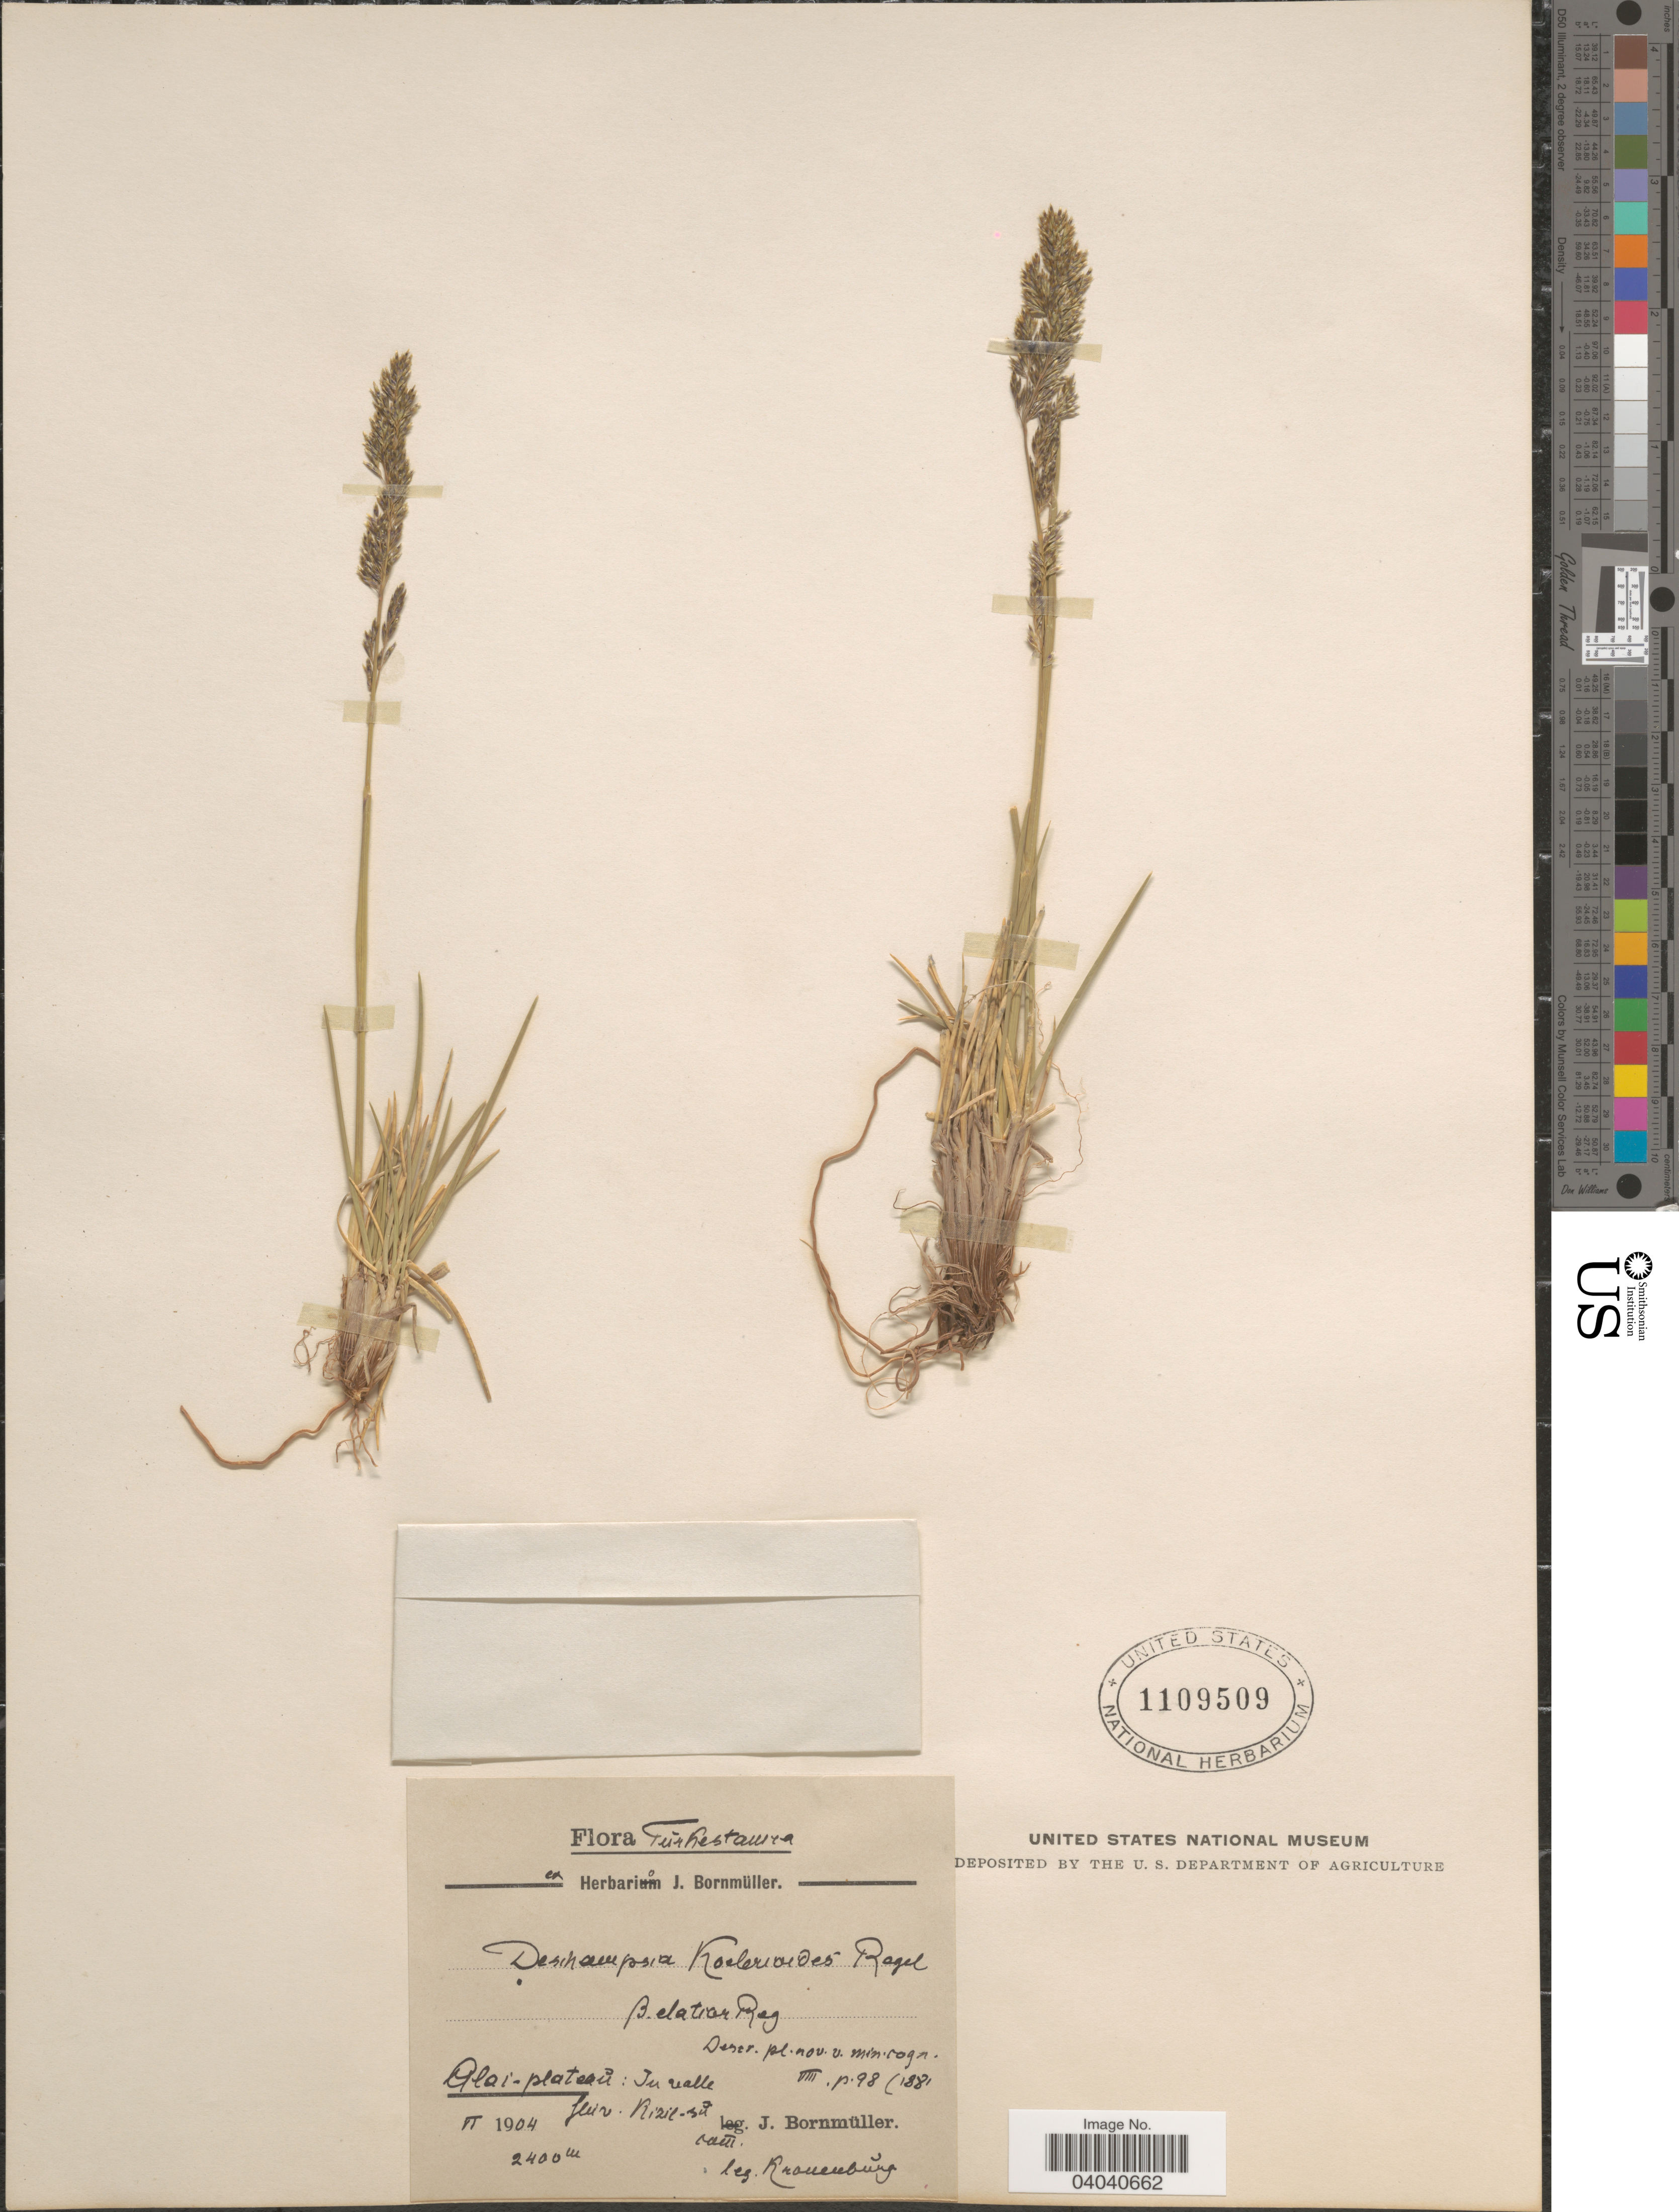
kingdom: Plantae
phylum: Tracheophyta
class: Liliopsida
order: Poales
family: Poaceae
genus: Deschampsia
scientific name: Deschampsia koelerioides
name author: Regel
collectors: Kronenburg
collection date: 1904-06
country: China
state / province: Xinjiang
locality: Turkestanica. Belatiar Reg. Alai-plateau: In valle flur Kizil-sŭ.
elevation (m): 2400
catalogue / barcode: US 1109509